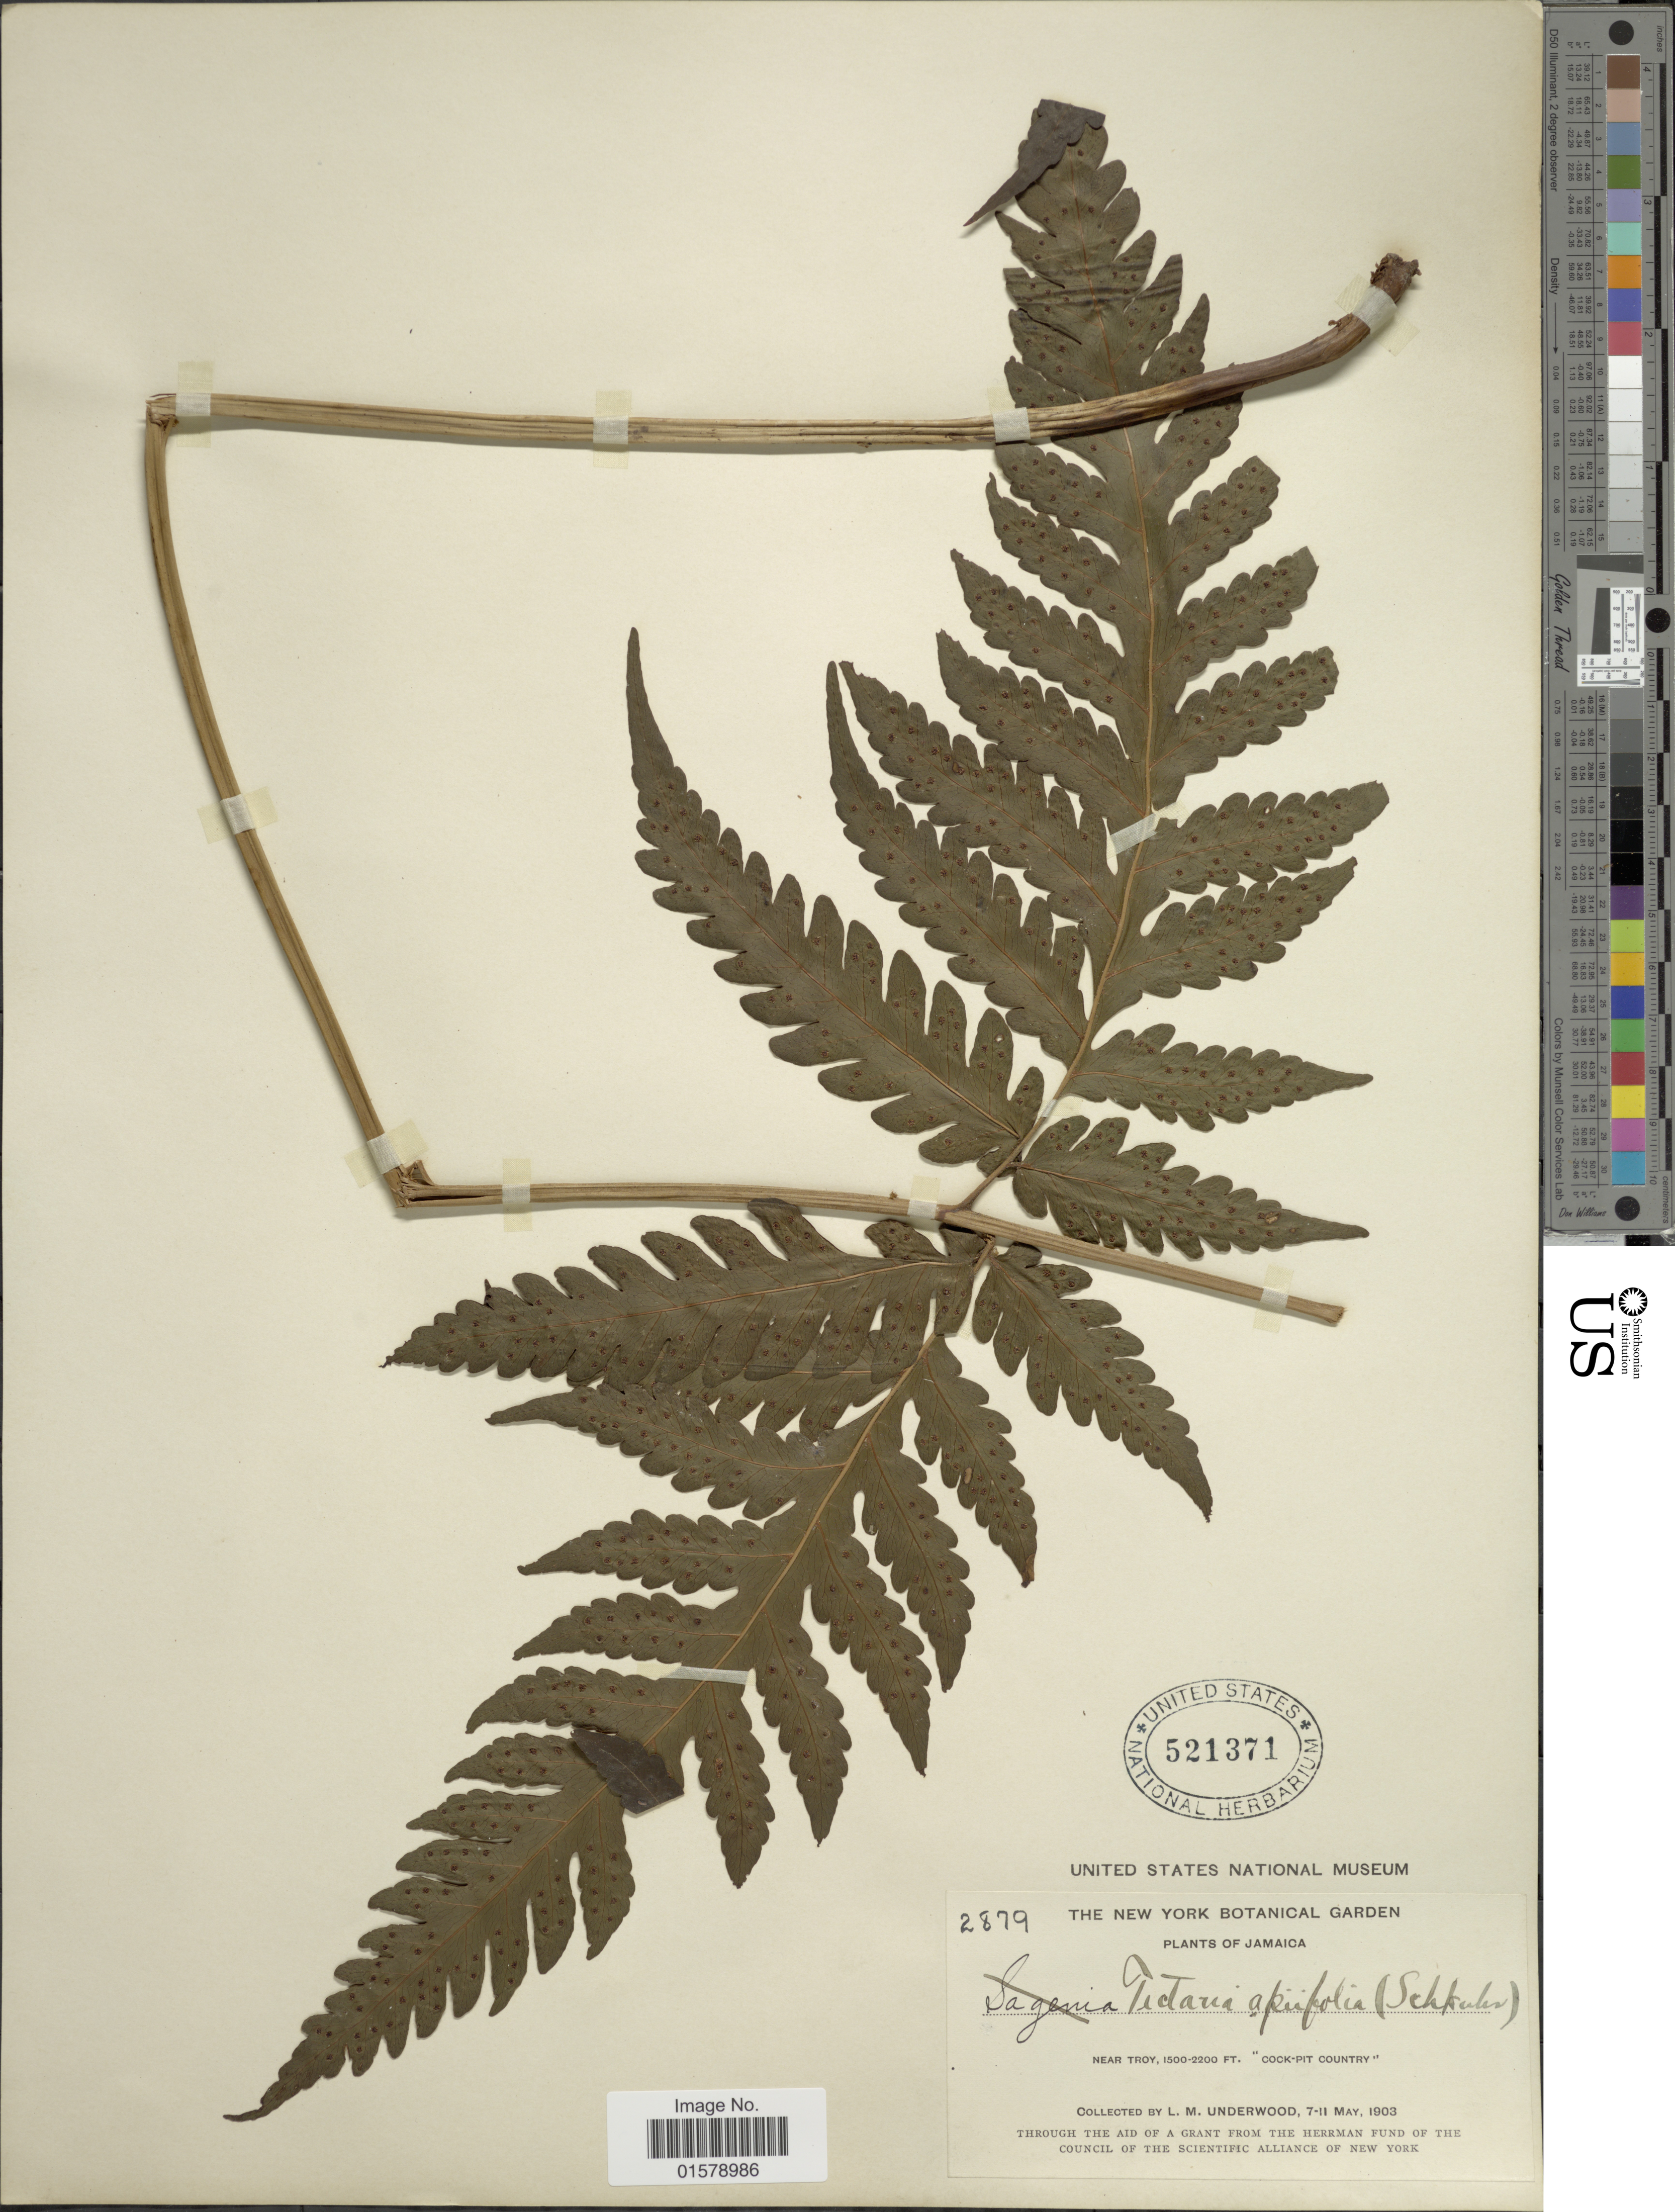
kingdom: Plantae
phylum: Tracheophyta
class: Polypodiopsida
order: Polypodiales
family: Tectariaceae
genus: Tectaria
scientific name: Tectaria apiifolia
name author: (Schkuhr) Copel.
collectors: L. M. Underwood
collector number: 2879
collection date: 1903-05-07/1903-05-11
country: Jamaica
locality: Near Troy "Cock-pit country"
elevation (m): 457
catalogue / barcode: US 521371